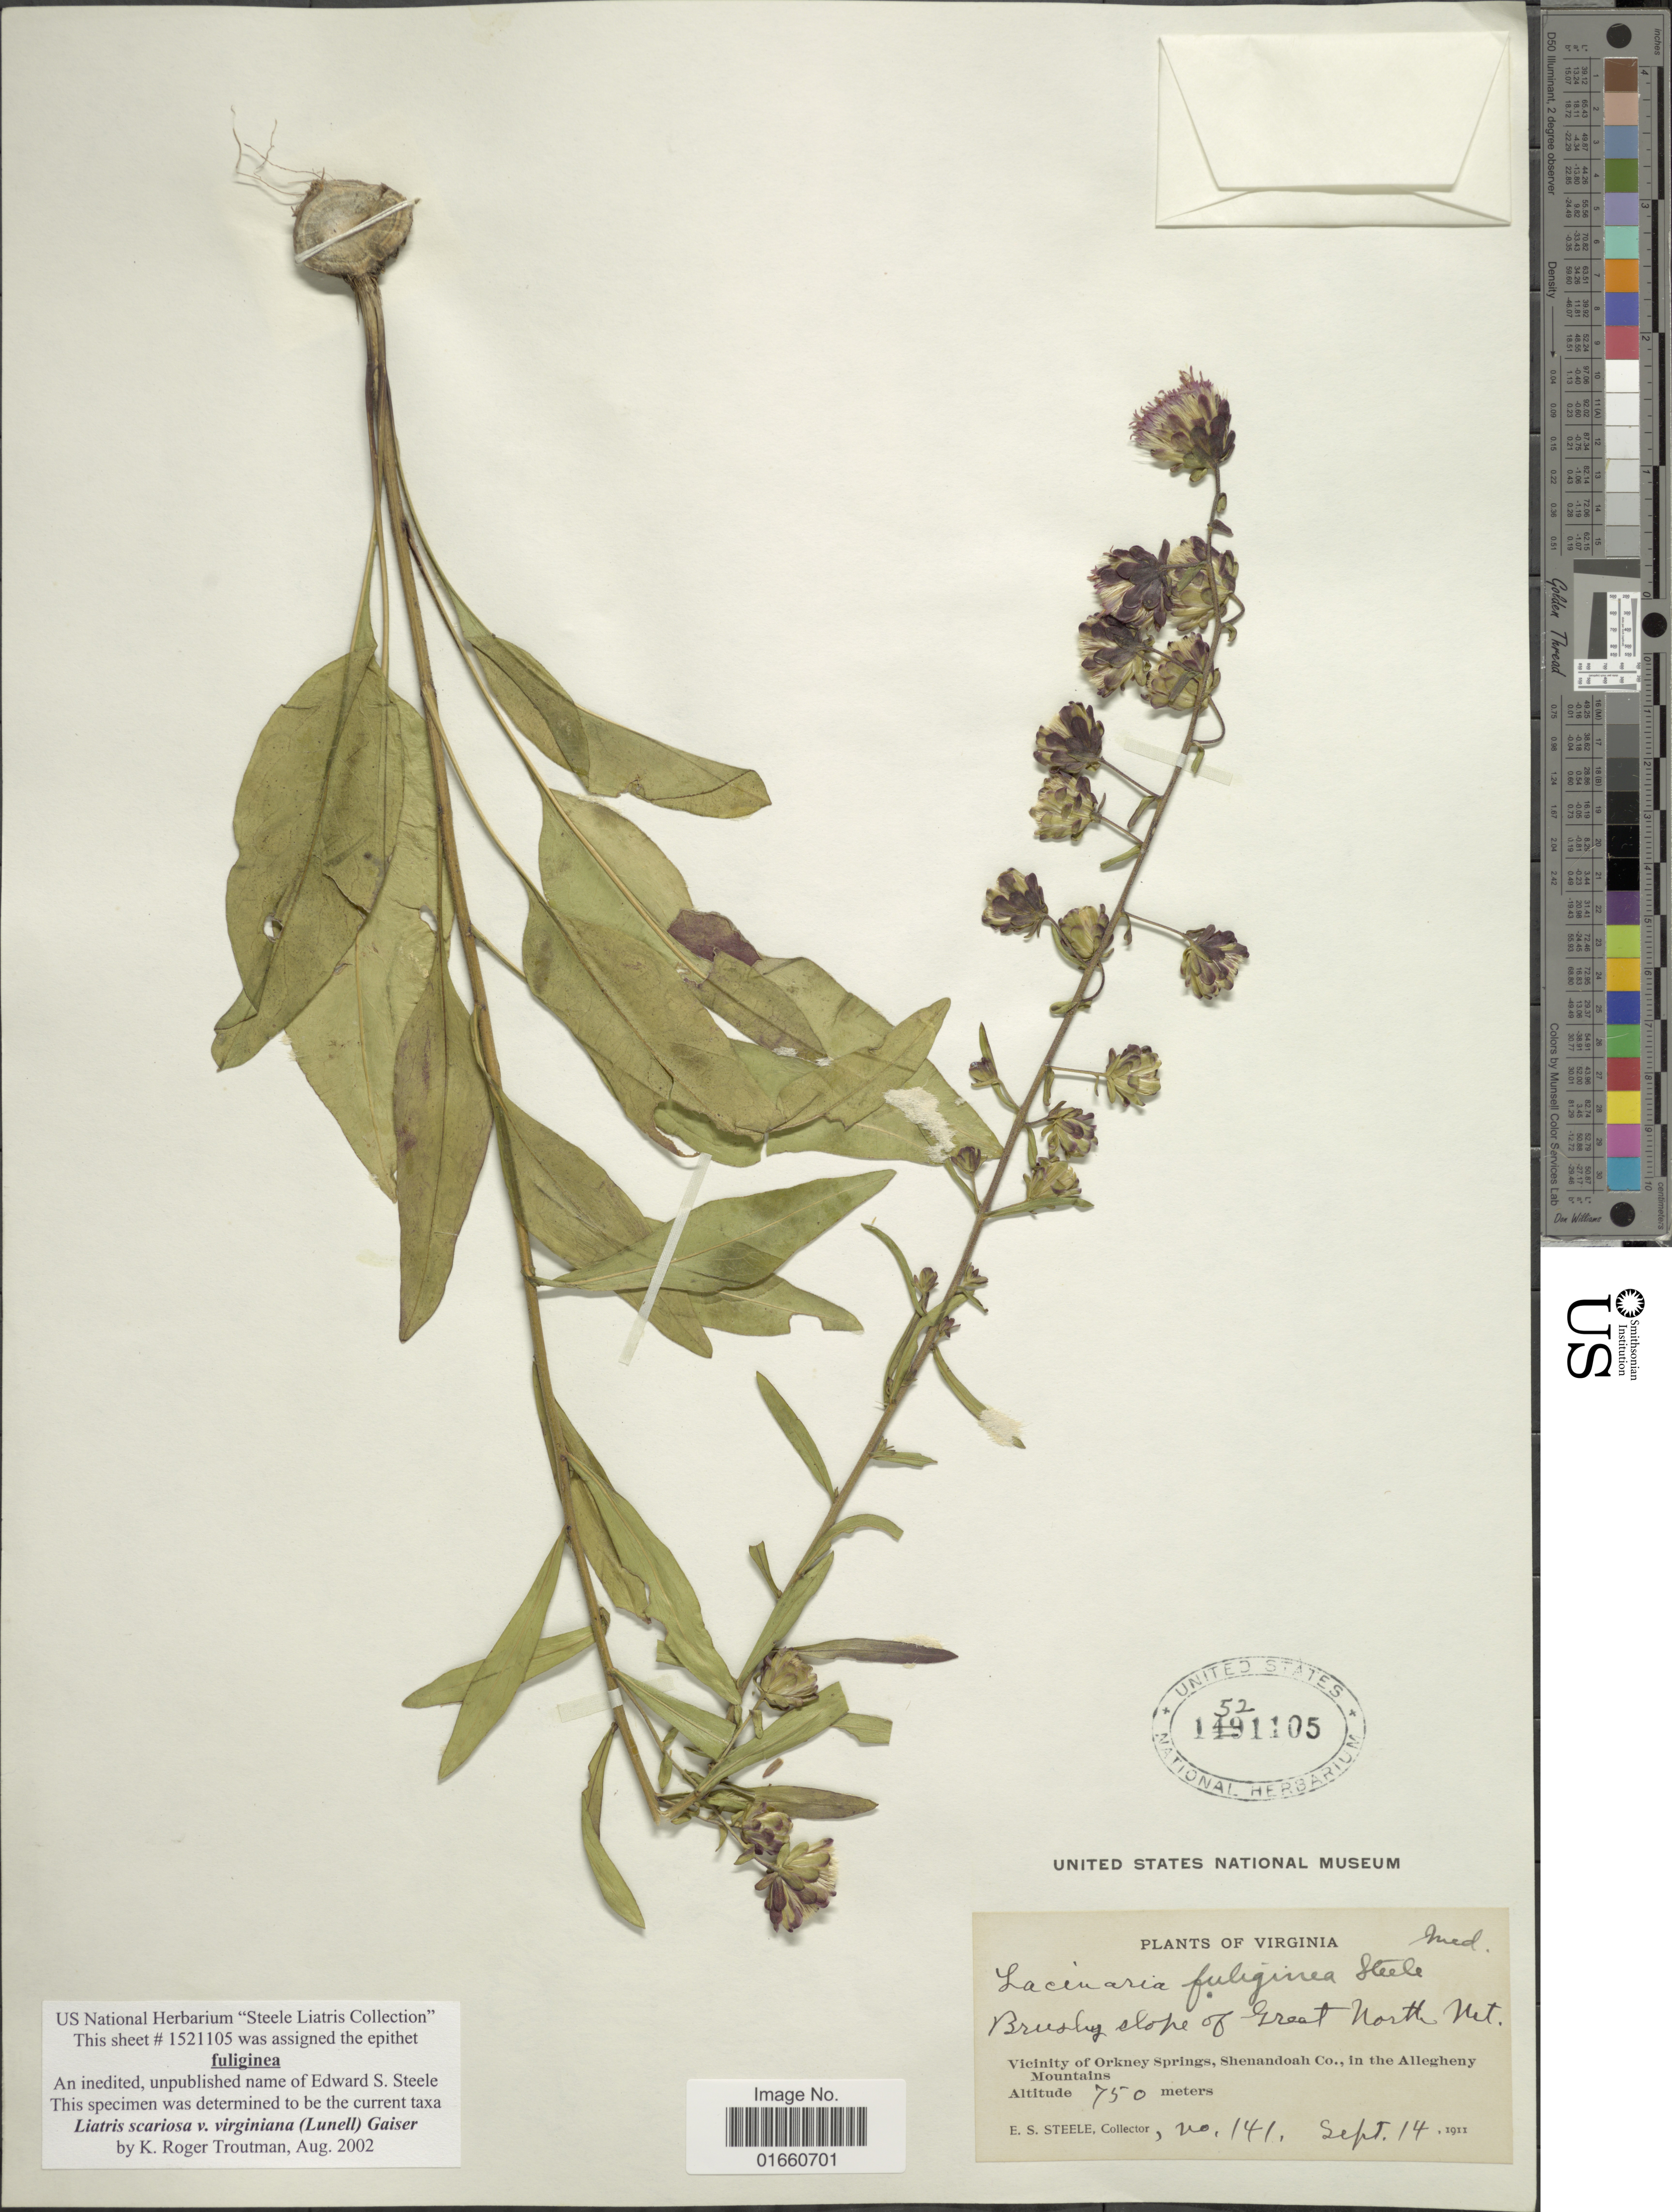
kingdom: Plantae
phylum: Tracheophyta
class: Magnoliopsida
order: Asterales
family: Asteraceae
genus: Liatris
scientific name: Liatris scariosa var. virginiana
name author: (Lunell) Gaiser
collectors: E. Steele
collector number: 141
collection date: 1911-09-14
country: United States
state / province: Virginia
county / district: Shenandoah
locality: Vicinity of Orkney Springs, Shenandoah Co. in the Allegheny mountains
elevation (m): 750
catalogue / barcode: US 1521105